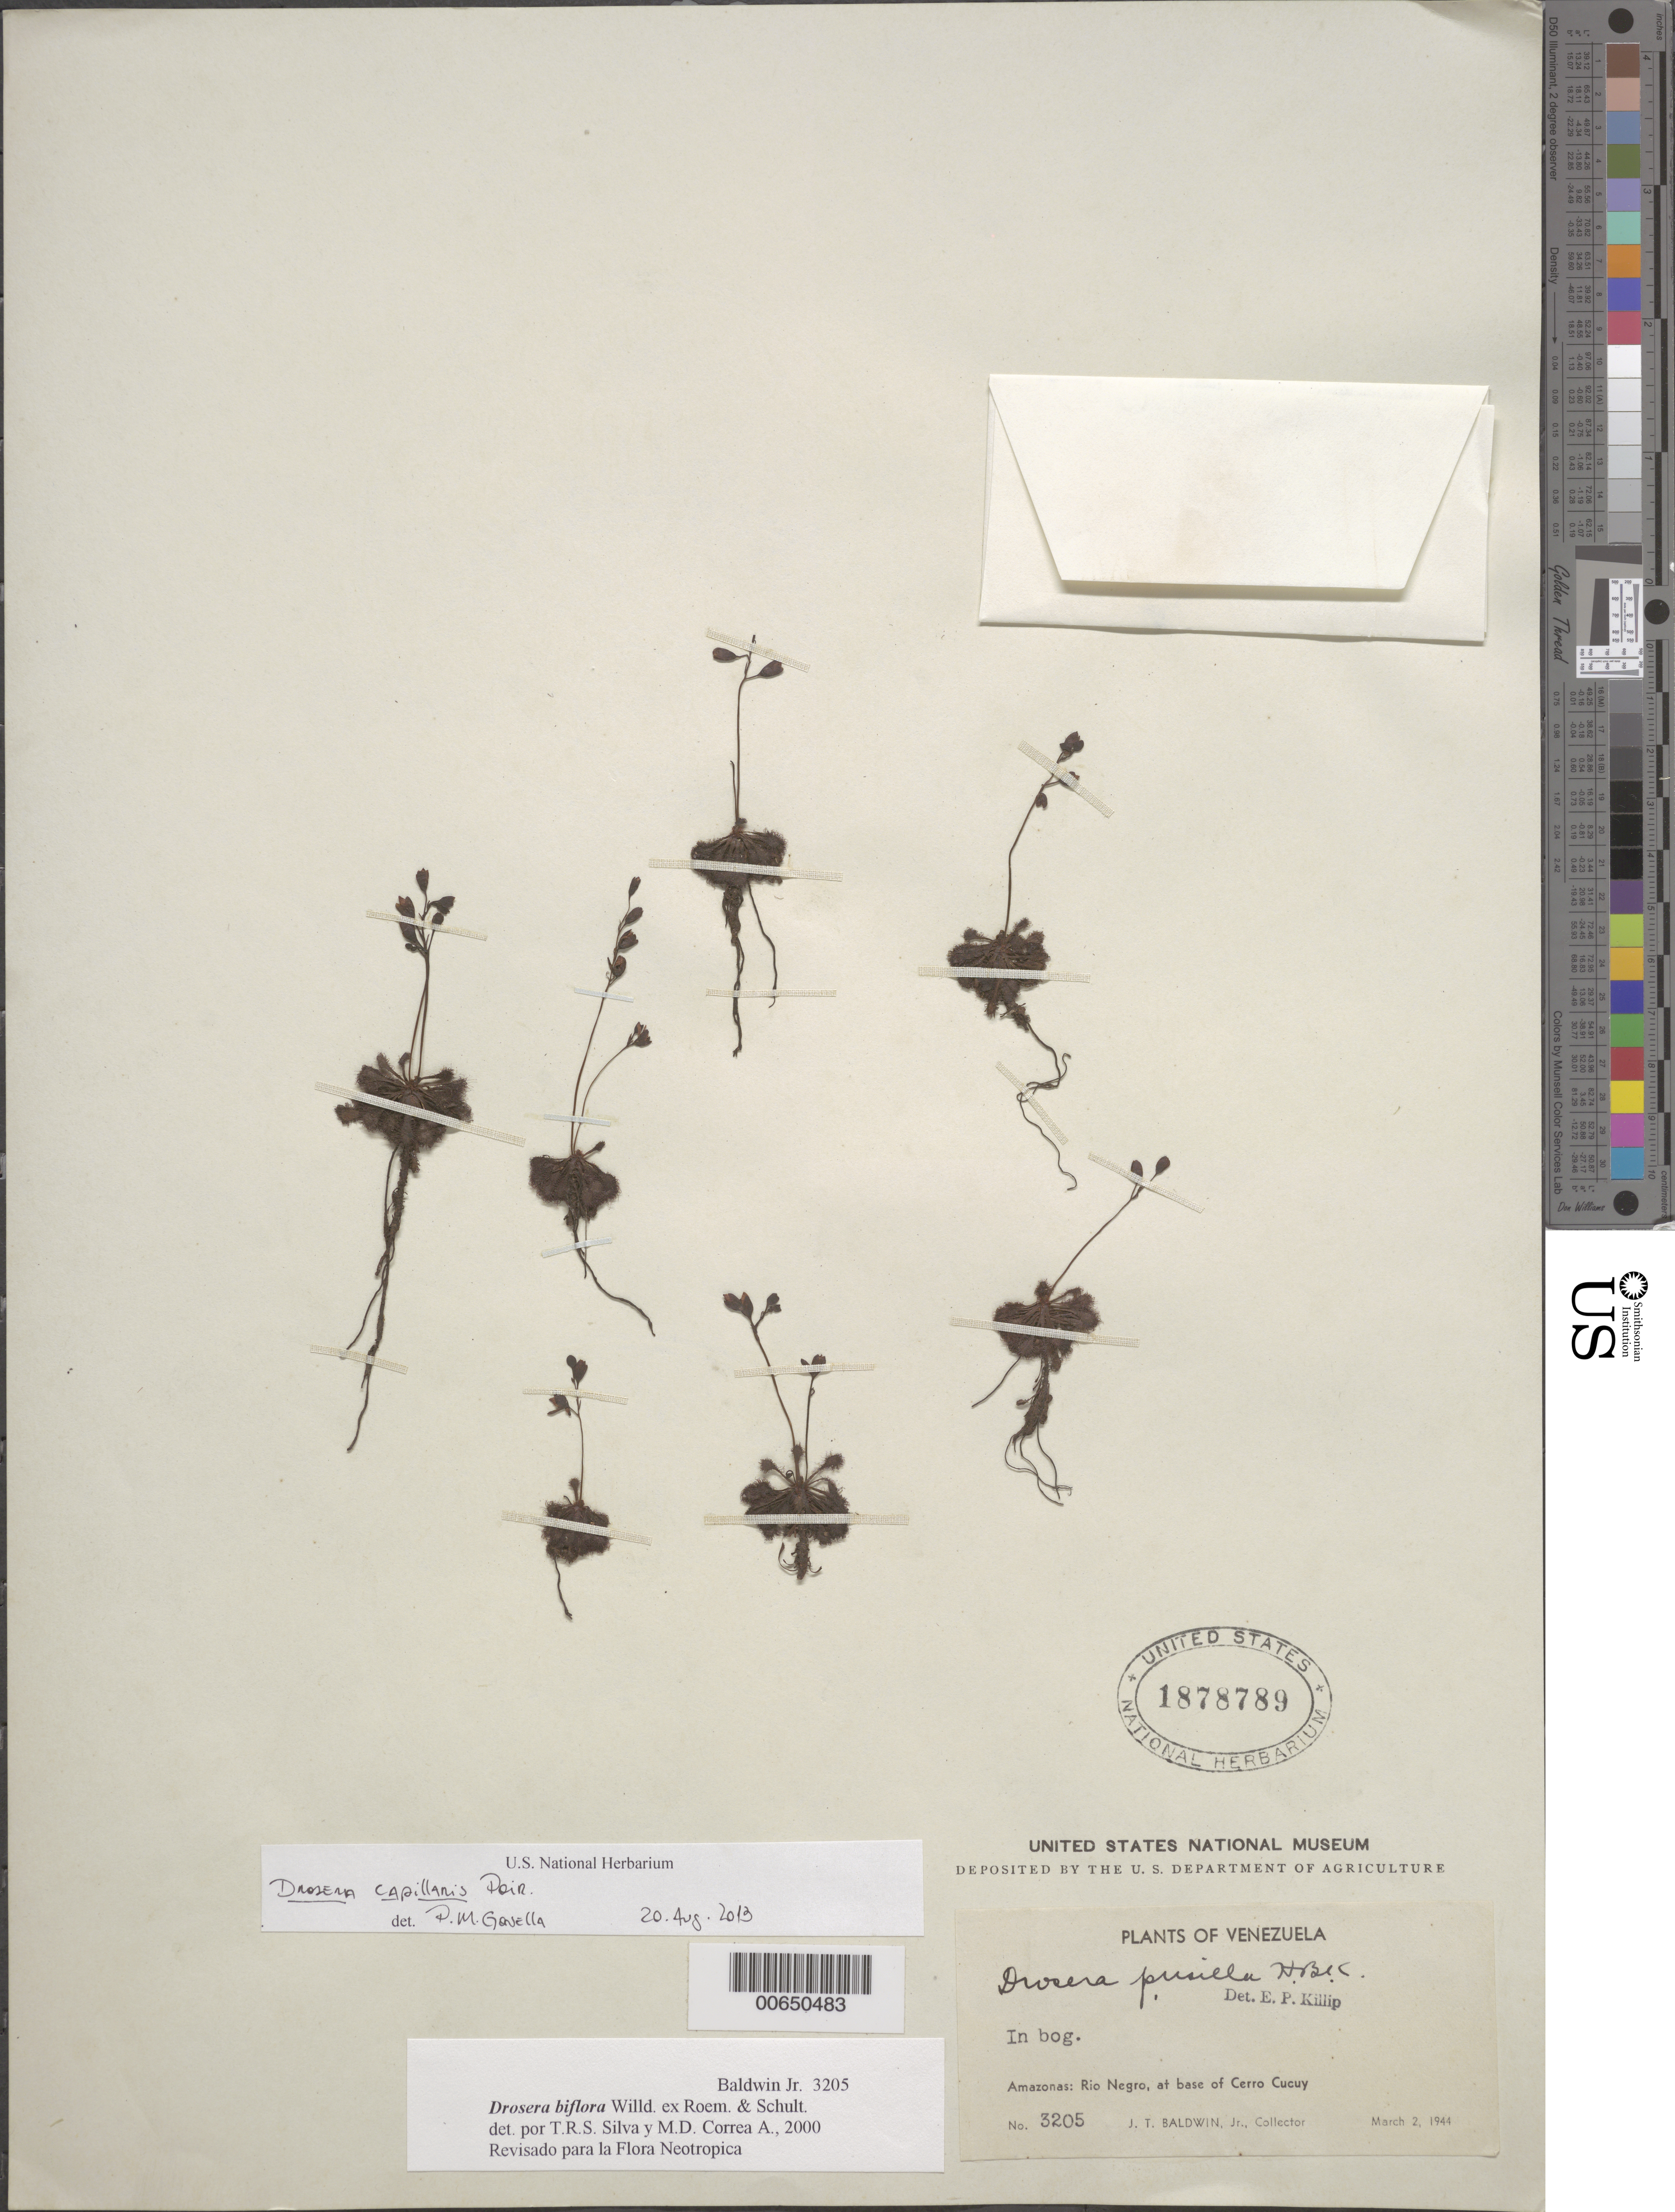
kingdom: Plantae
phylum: Tracheophyta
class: Magnoliopsida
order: Caryophyllales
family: Droseraceae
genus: Drosera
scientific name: Drosera capillaris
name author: Poir.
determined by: Gonella, P. M.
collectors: J. T. Baldwin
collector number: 3205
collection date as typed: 02 Mar 1944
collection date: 1944-03-02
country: Venezuela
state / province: Amazonas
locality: Rio Negro, at base of Cerro Cucuy.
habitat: In bog.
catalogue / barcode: US 1878789